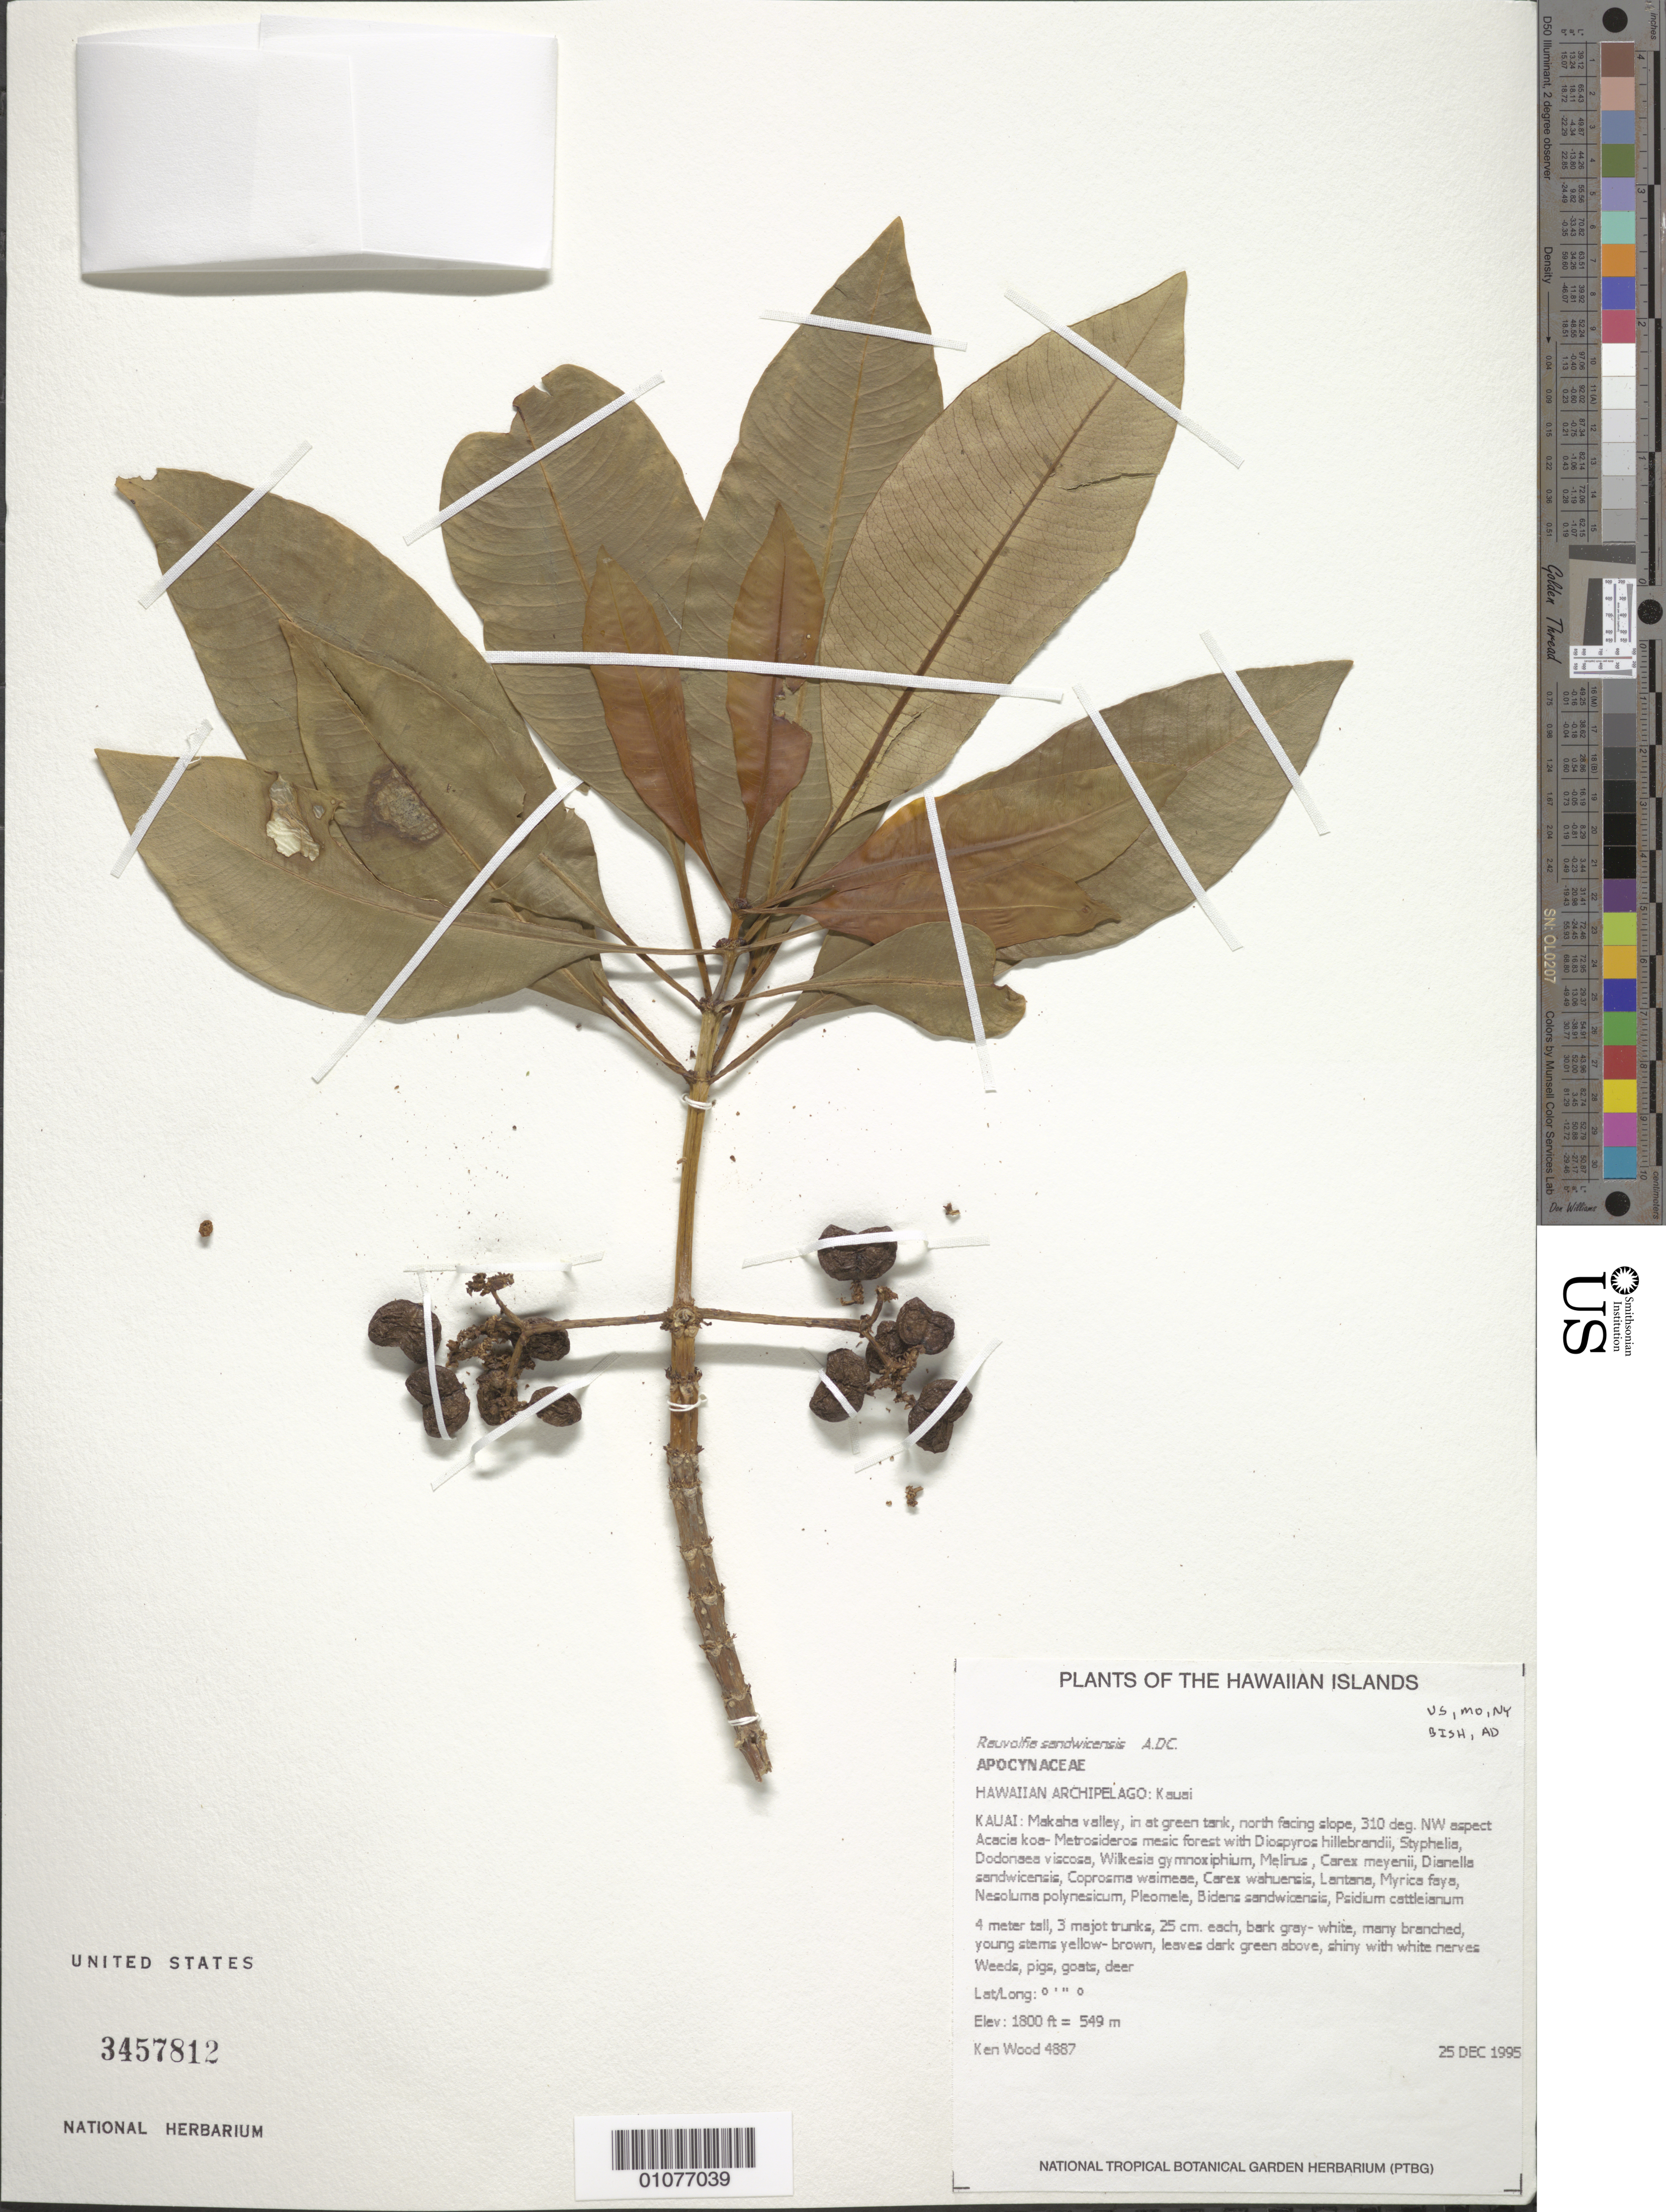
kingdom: Plantae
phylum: Tracheophyta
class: Magnoliopsida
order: Gentianales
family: Apocynaceae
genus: Rauvolfia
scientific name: Rauvolfia sandwicensis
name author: A. DC.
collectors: K. R. Wood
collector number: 4887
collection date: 1995-12-25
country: United States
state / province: Hawaii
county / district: Kauai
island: Kaua'i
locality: Makaha valley, in at green tank, N facing slope 310 deg. NW aspect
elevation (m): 549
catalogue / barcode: US 3457812